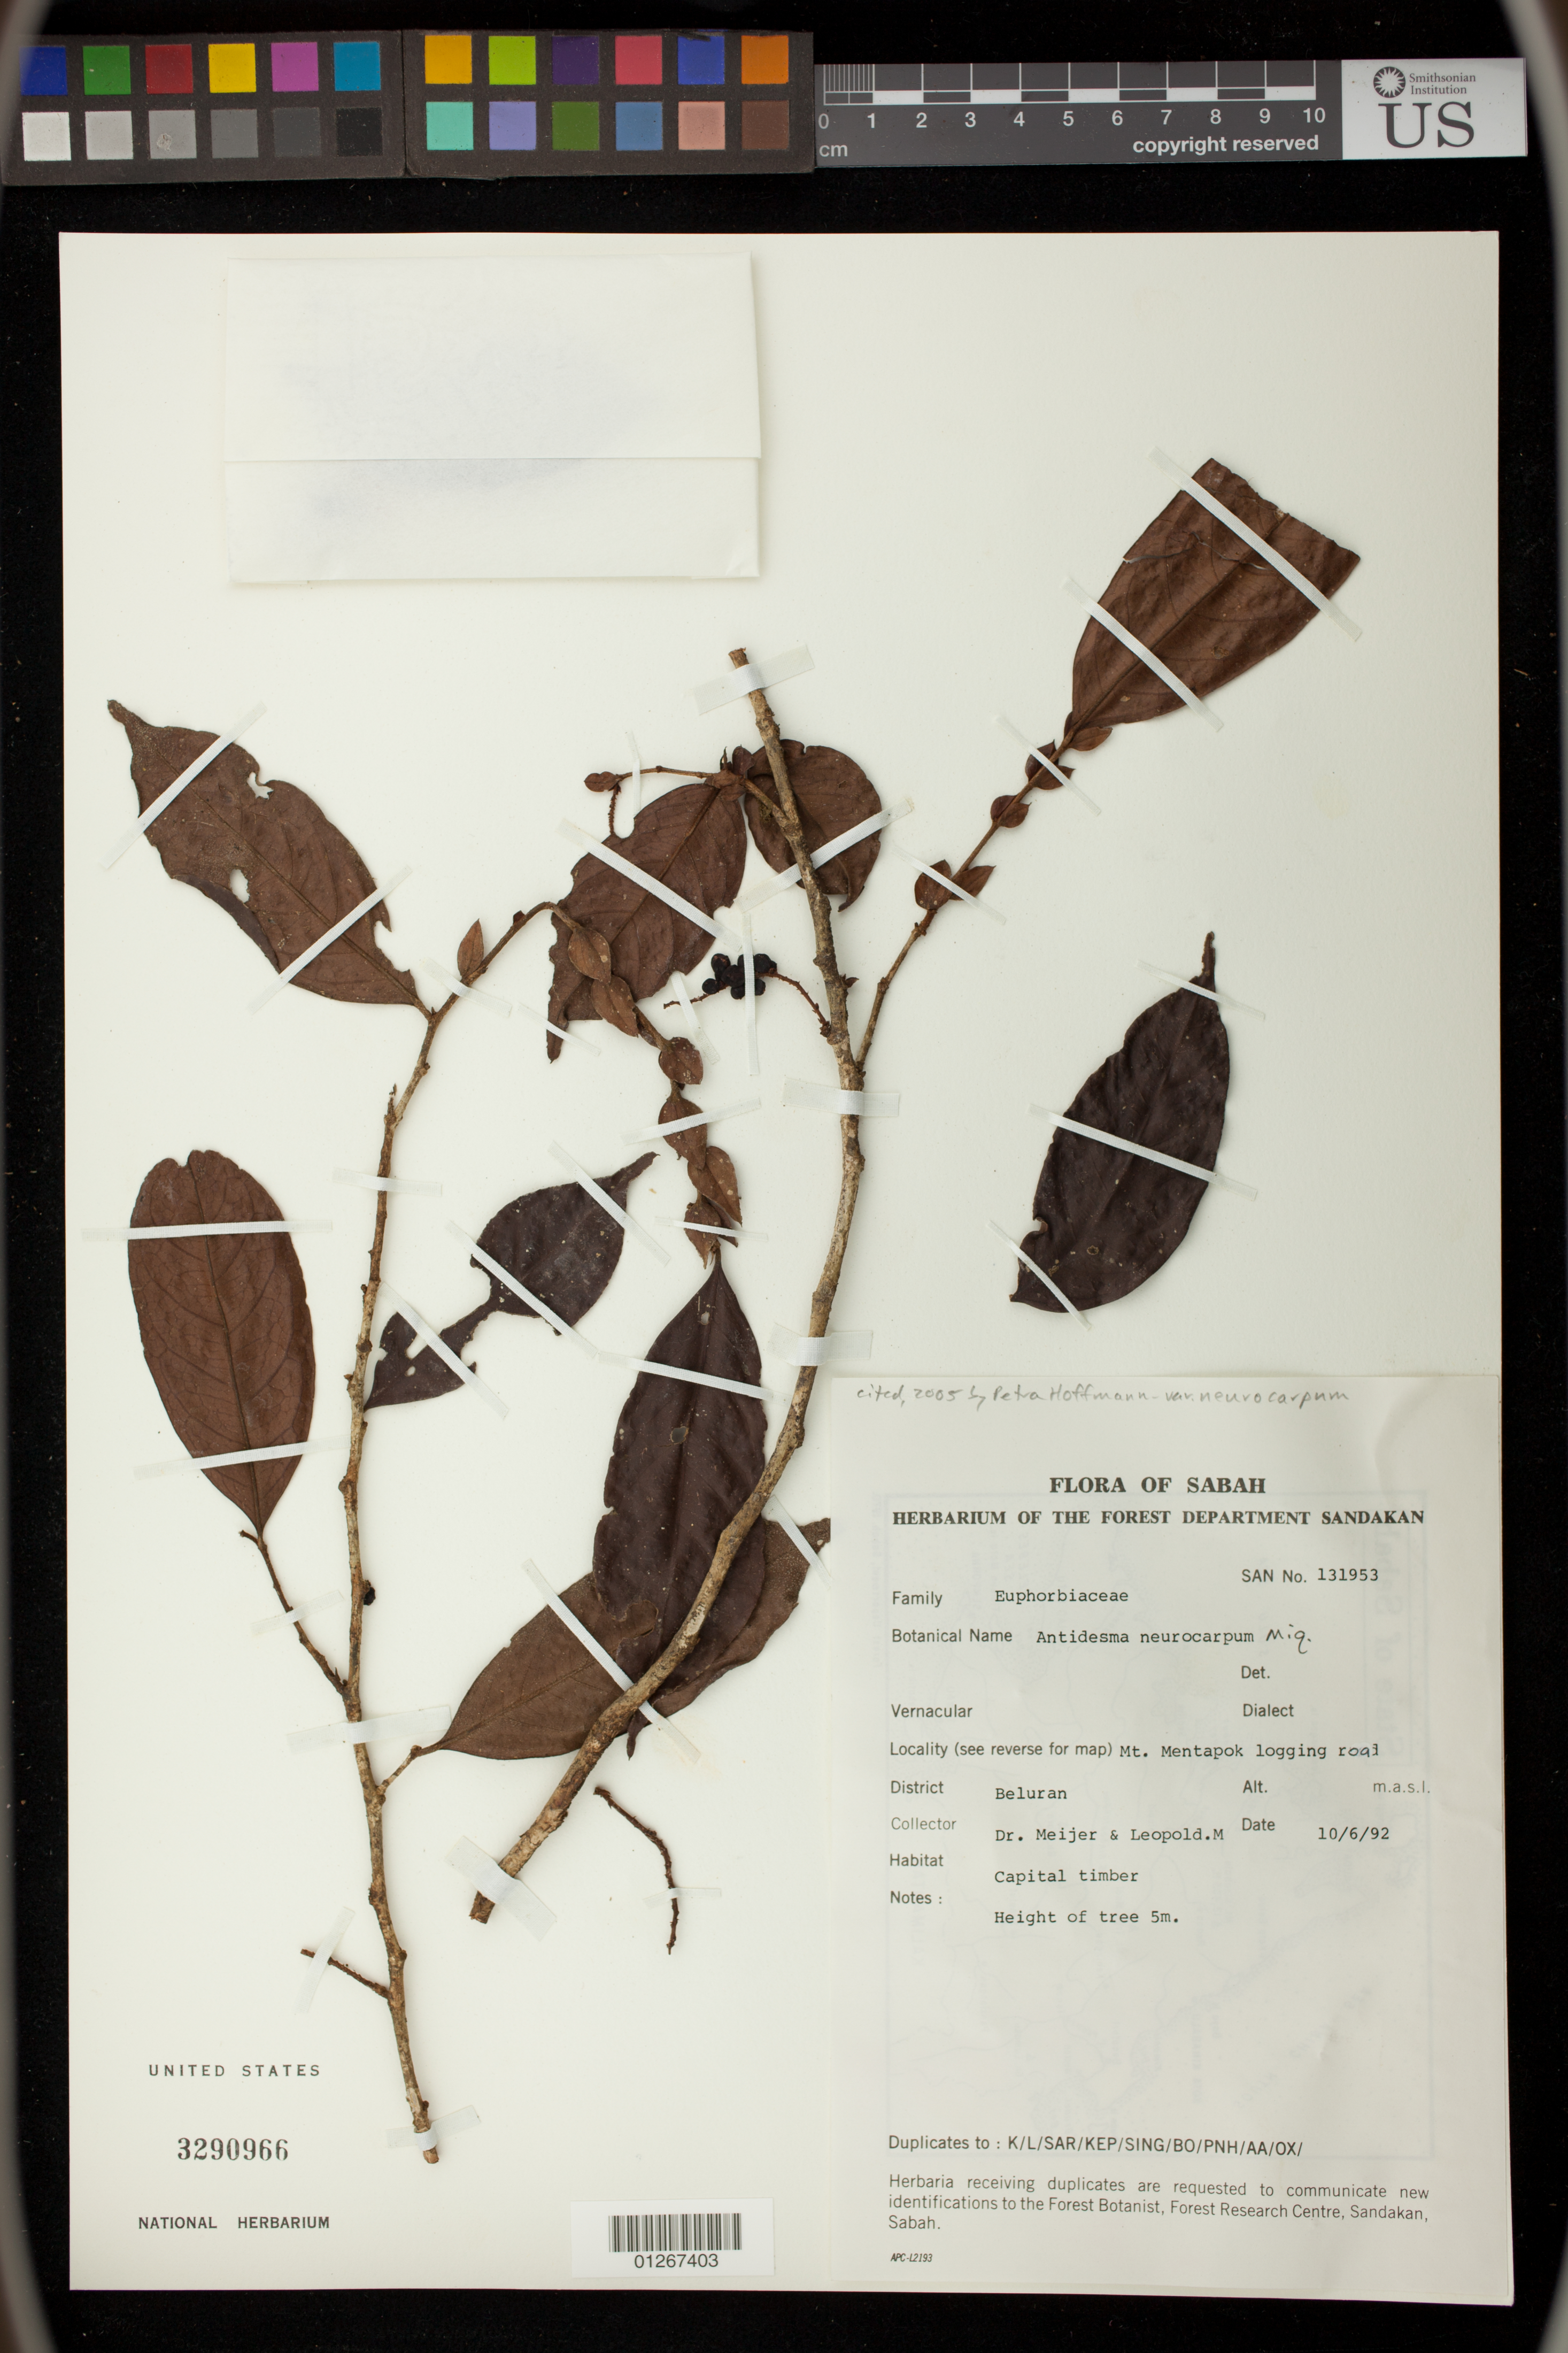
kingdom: Plantae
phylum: Tracheophyta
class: Magnoliopsida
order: Malpighiales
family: Phyllanthaceae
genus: Antidesma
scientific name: Antidesma neurocarpum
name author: Miq.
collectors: -- Meijer & M. Leopold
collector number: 131953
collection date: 1992-10-06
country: Malaysia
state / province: Sabah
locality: Mt. Mentapok logging road, Beluran District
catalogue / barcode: US 3290966